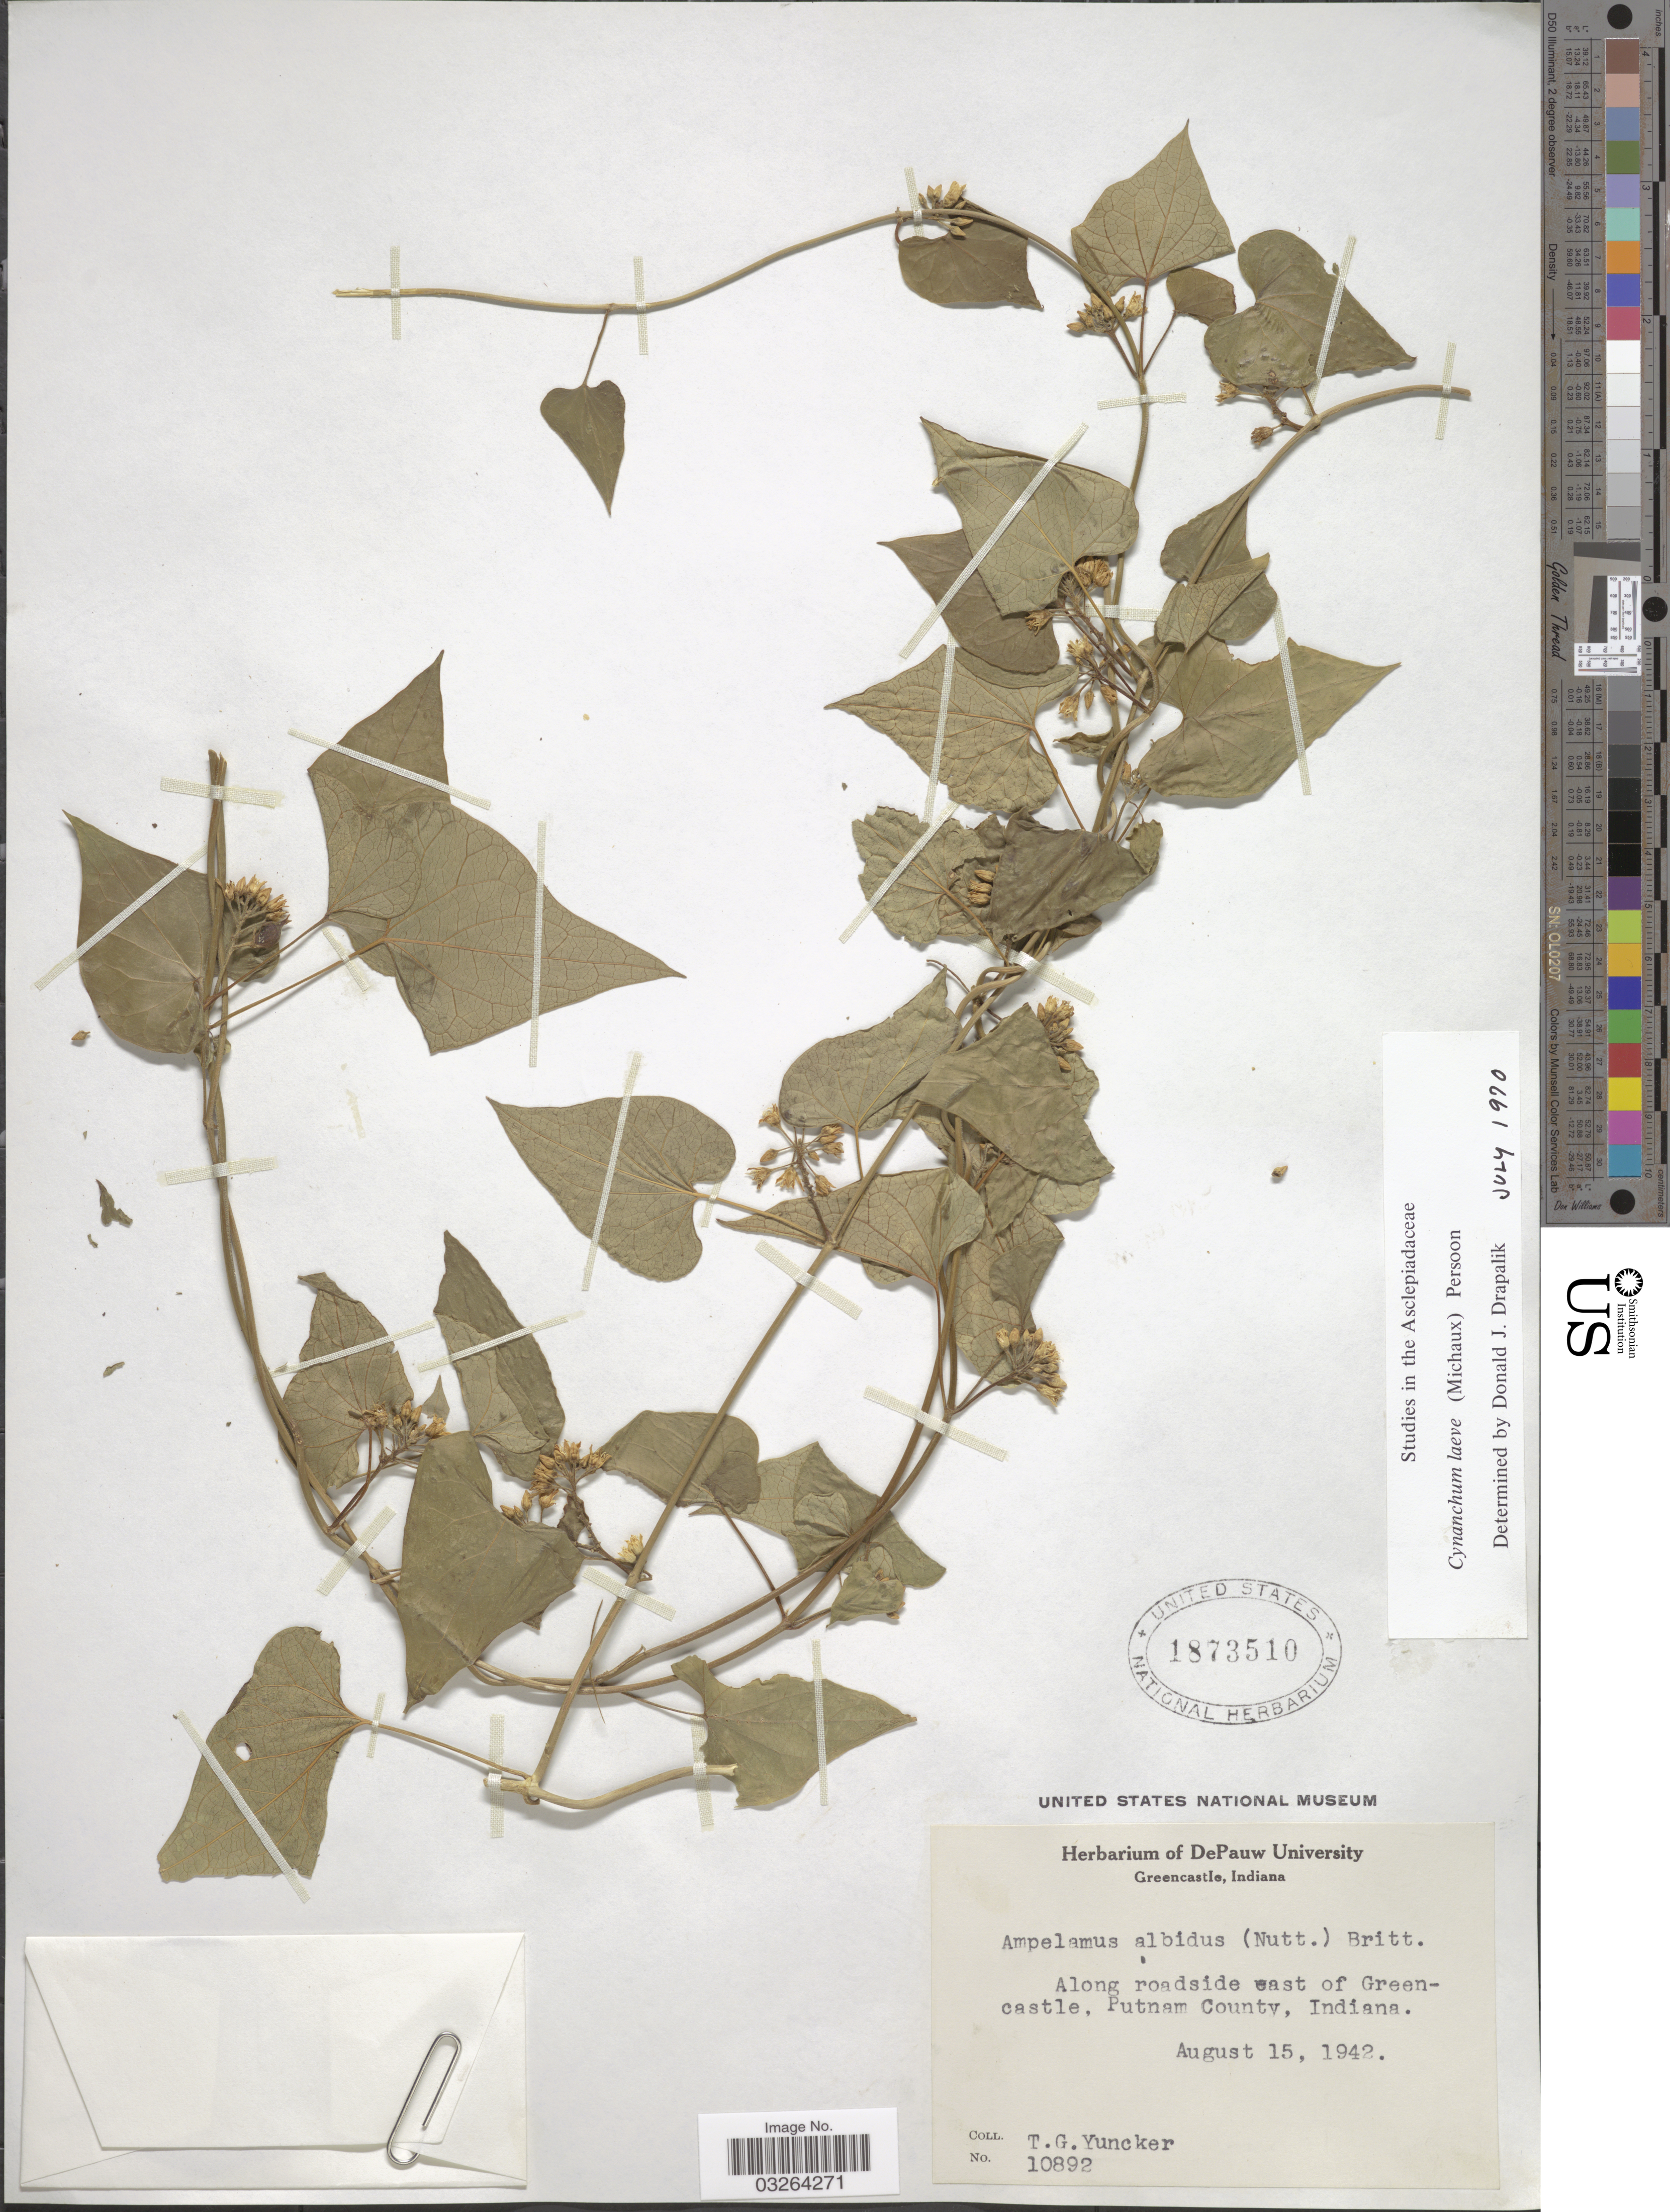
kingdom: Plantae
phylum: Tracheophyta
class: Magnoliopsida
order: Gentianales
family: Apocynaceae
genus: Cynanchum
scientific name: Cynanchum laeve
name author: (Michx.) Pers.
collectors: T. G. Yuncker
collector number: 10892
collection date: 1942-08-15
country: United States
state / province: Indiana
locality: Along roadside east of Greencastle, Putnam County.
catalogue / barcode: US 1873510